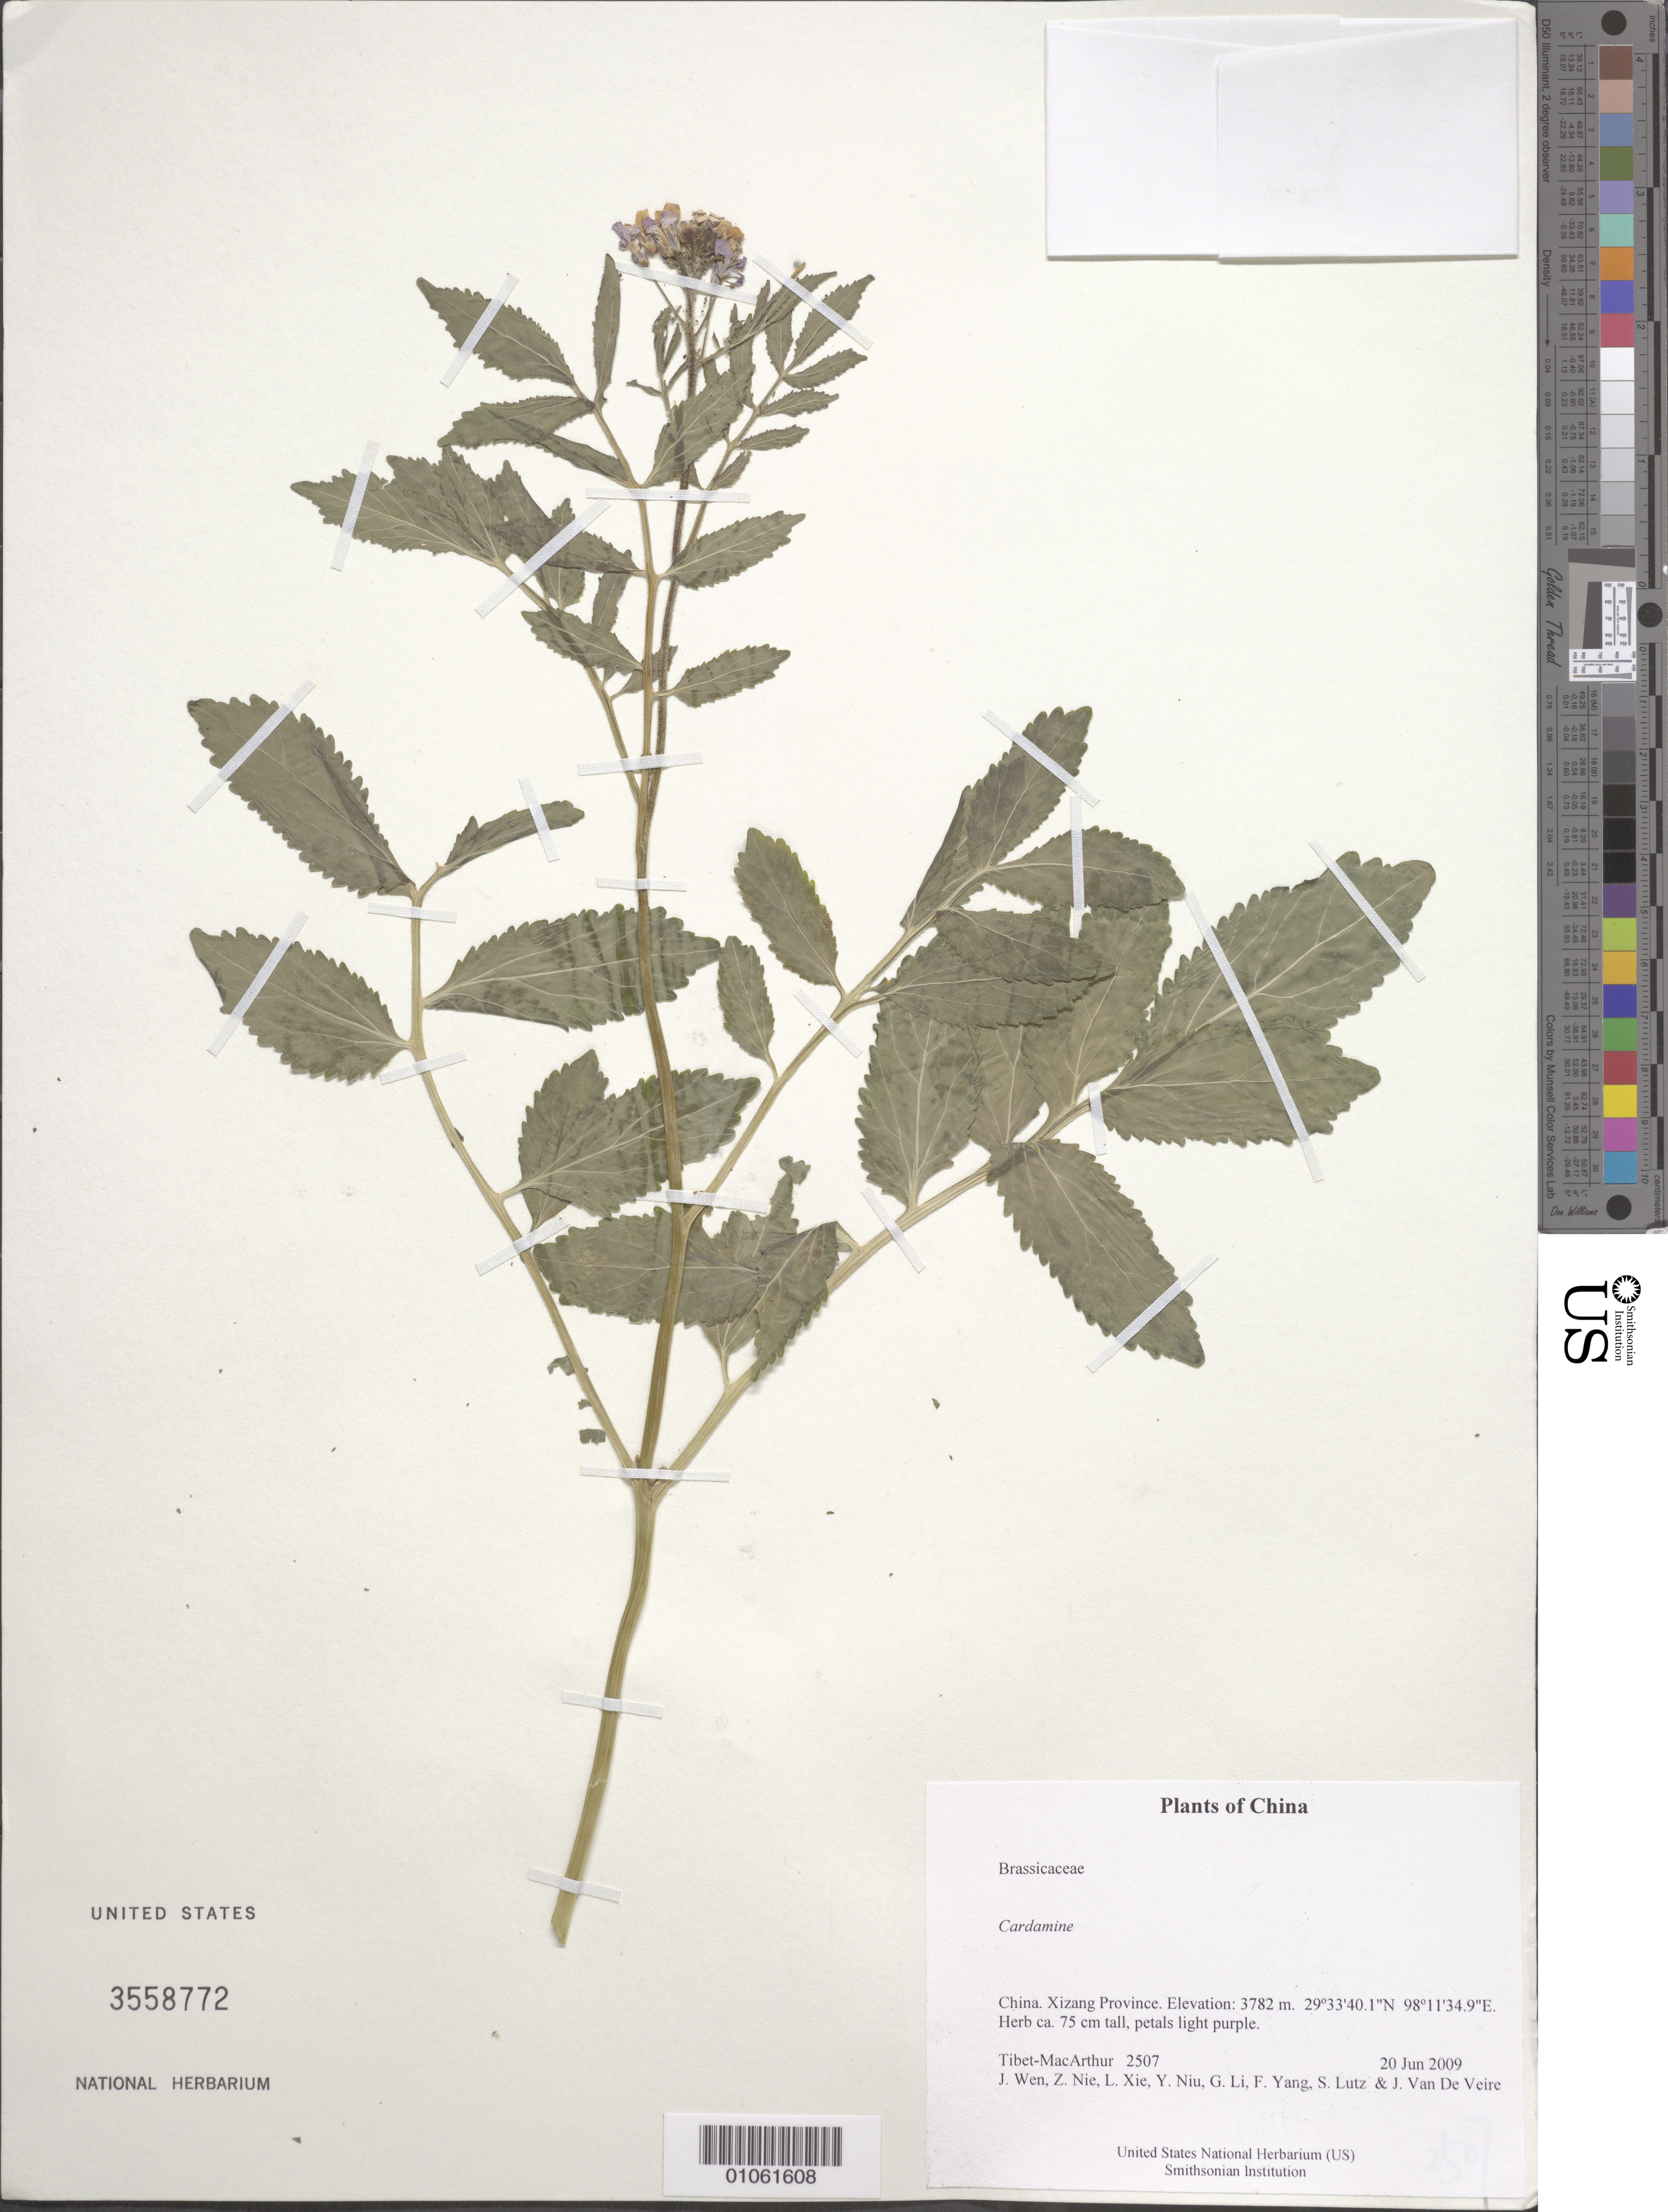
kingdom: Plantae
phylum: Tracheophyta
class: Magnoliopsida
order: Brassicales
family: Brassicaceae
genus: Cardamine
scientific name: Cardamine sp.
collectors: Tibet-MacArthur, J. Wen, Z. Nie, L. Xie, Y. Niu, G. Li, F. Yang, S. Lutz & J. Van De Veire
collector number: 2507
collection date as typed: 20 Jun 2009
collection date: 2009-06-20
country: China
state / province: Xizang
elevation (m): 3782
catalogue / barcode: US 3558772